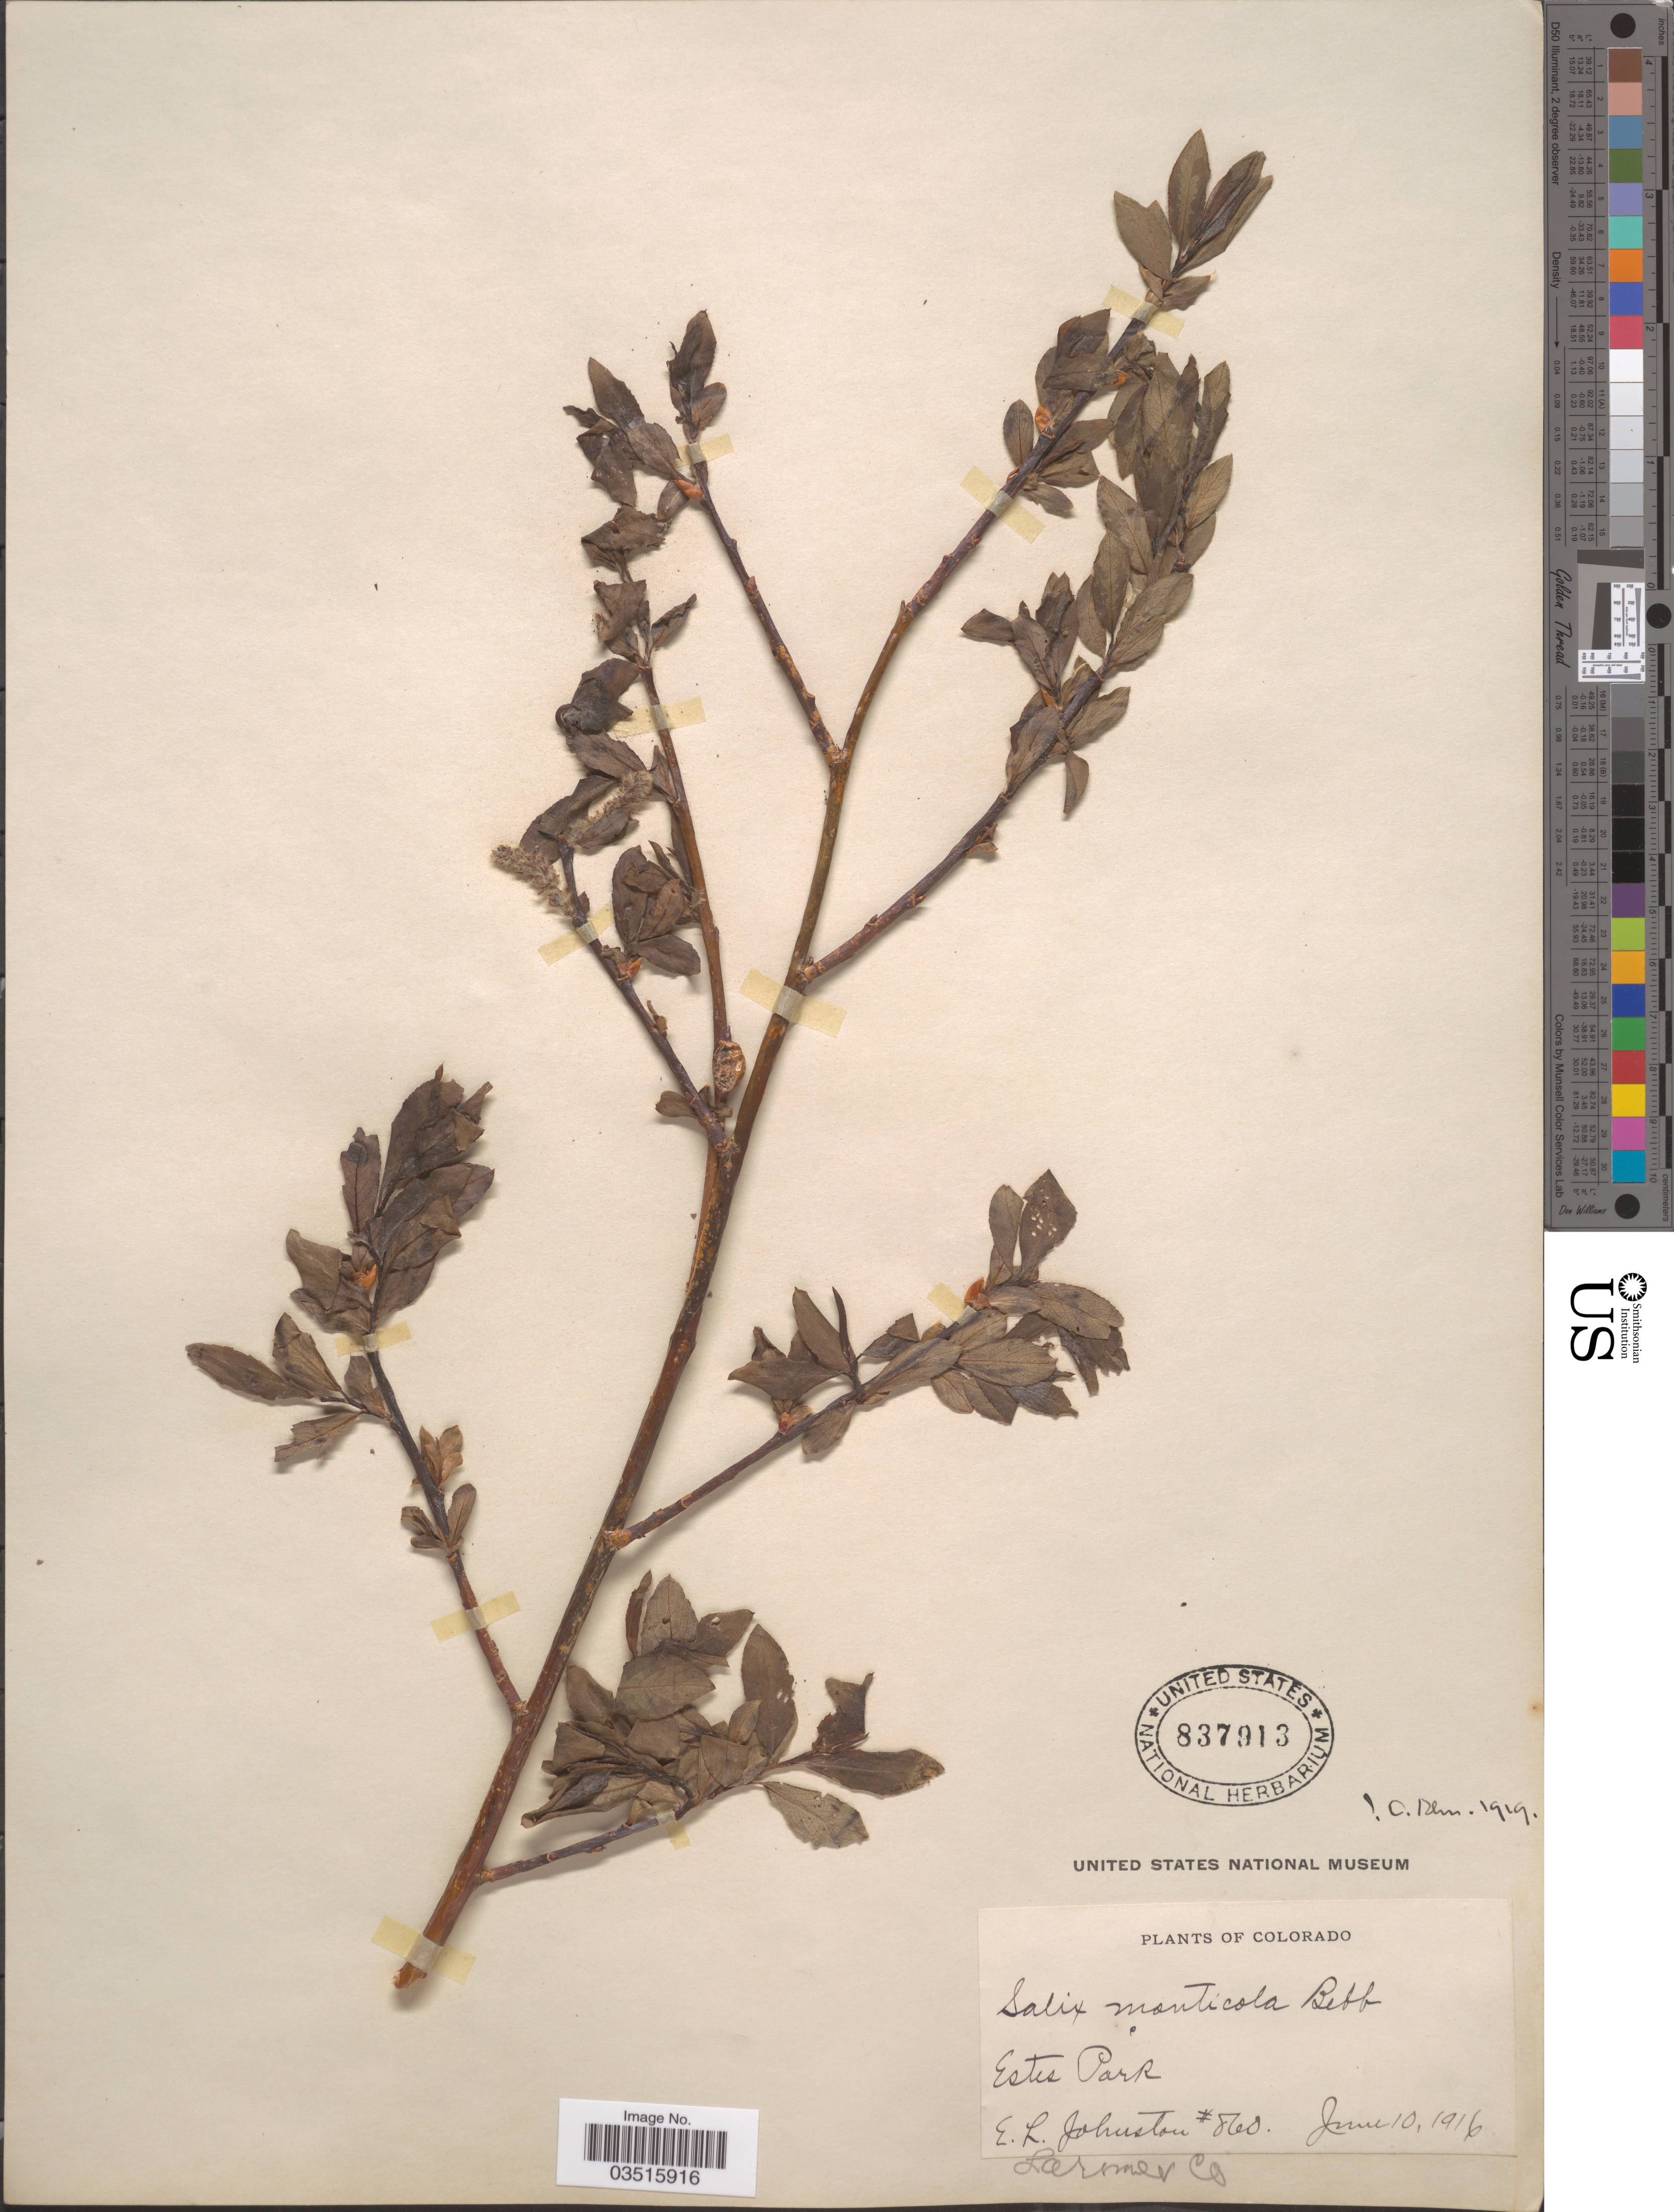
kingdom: Plantae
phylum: Tracheophyta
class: Magnoliopsida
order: Malpighiales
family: Salicaceae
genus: Salix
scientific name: Salix monticola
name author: Bebb.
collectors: E. L. Johnston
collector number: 860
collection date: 1916-06-10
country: United States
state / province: Colorado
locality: Estes Park. Larimer Co.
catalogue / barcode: US 837913